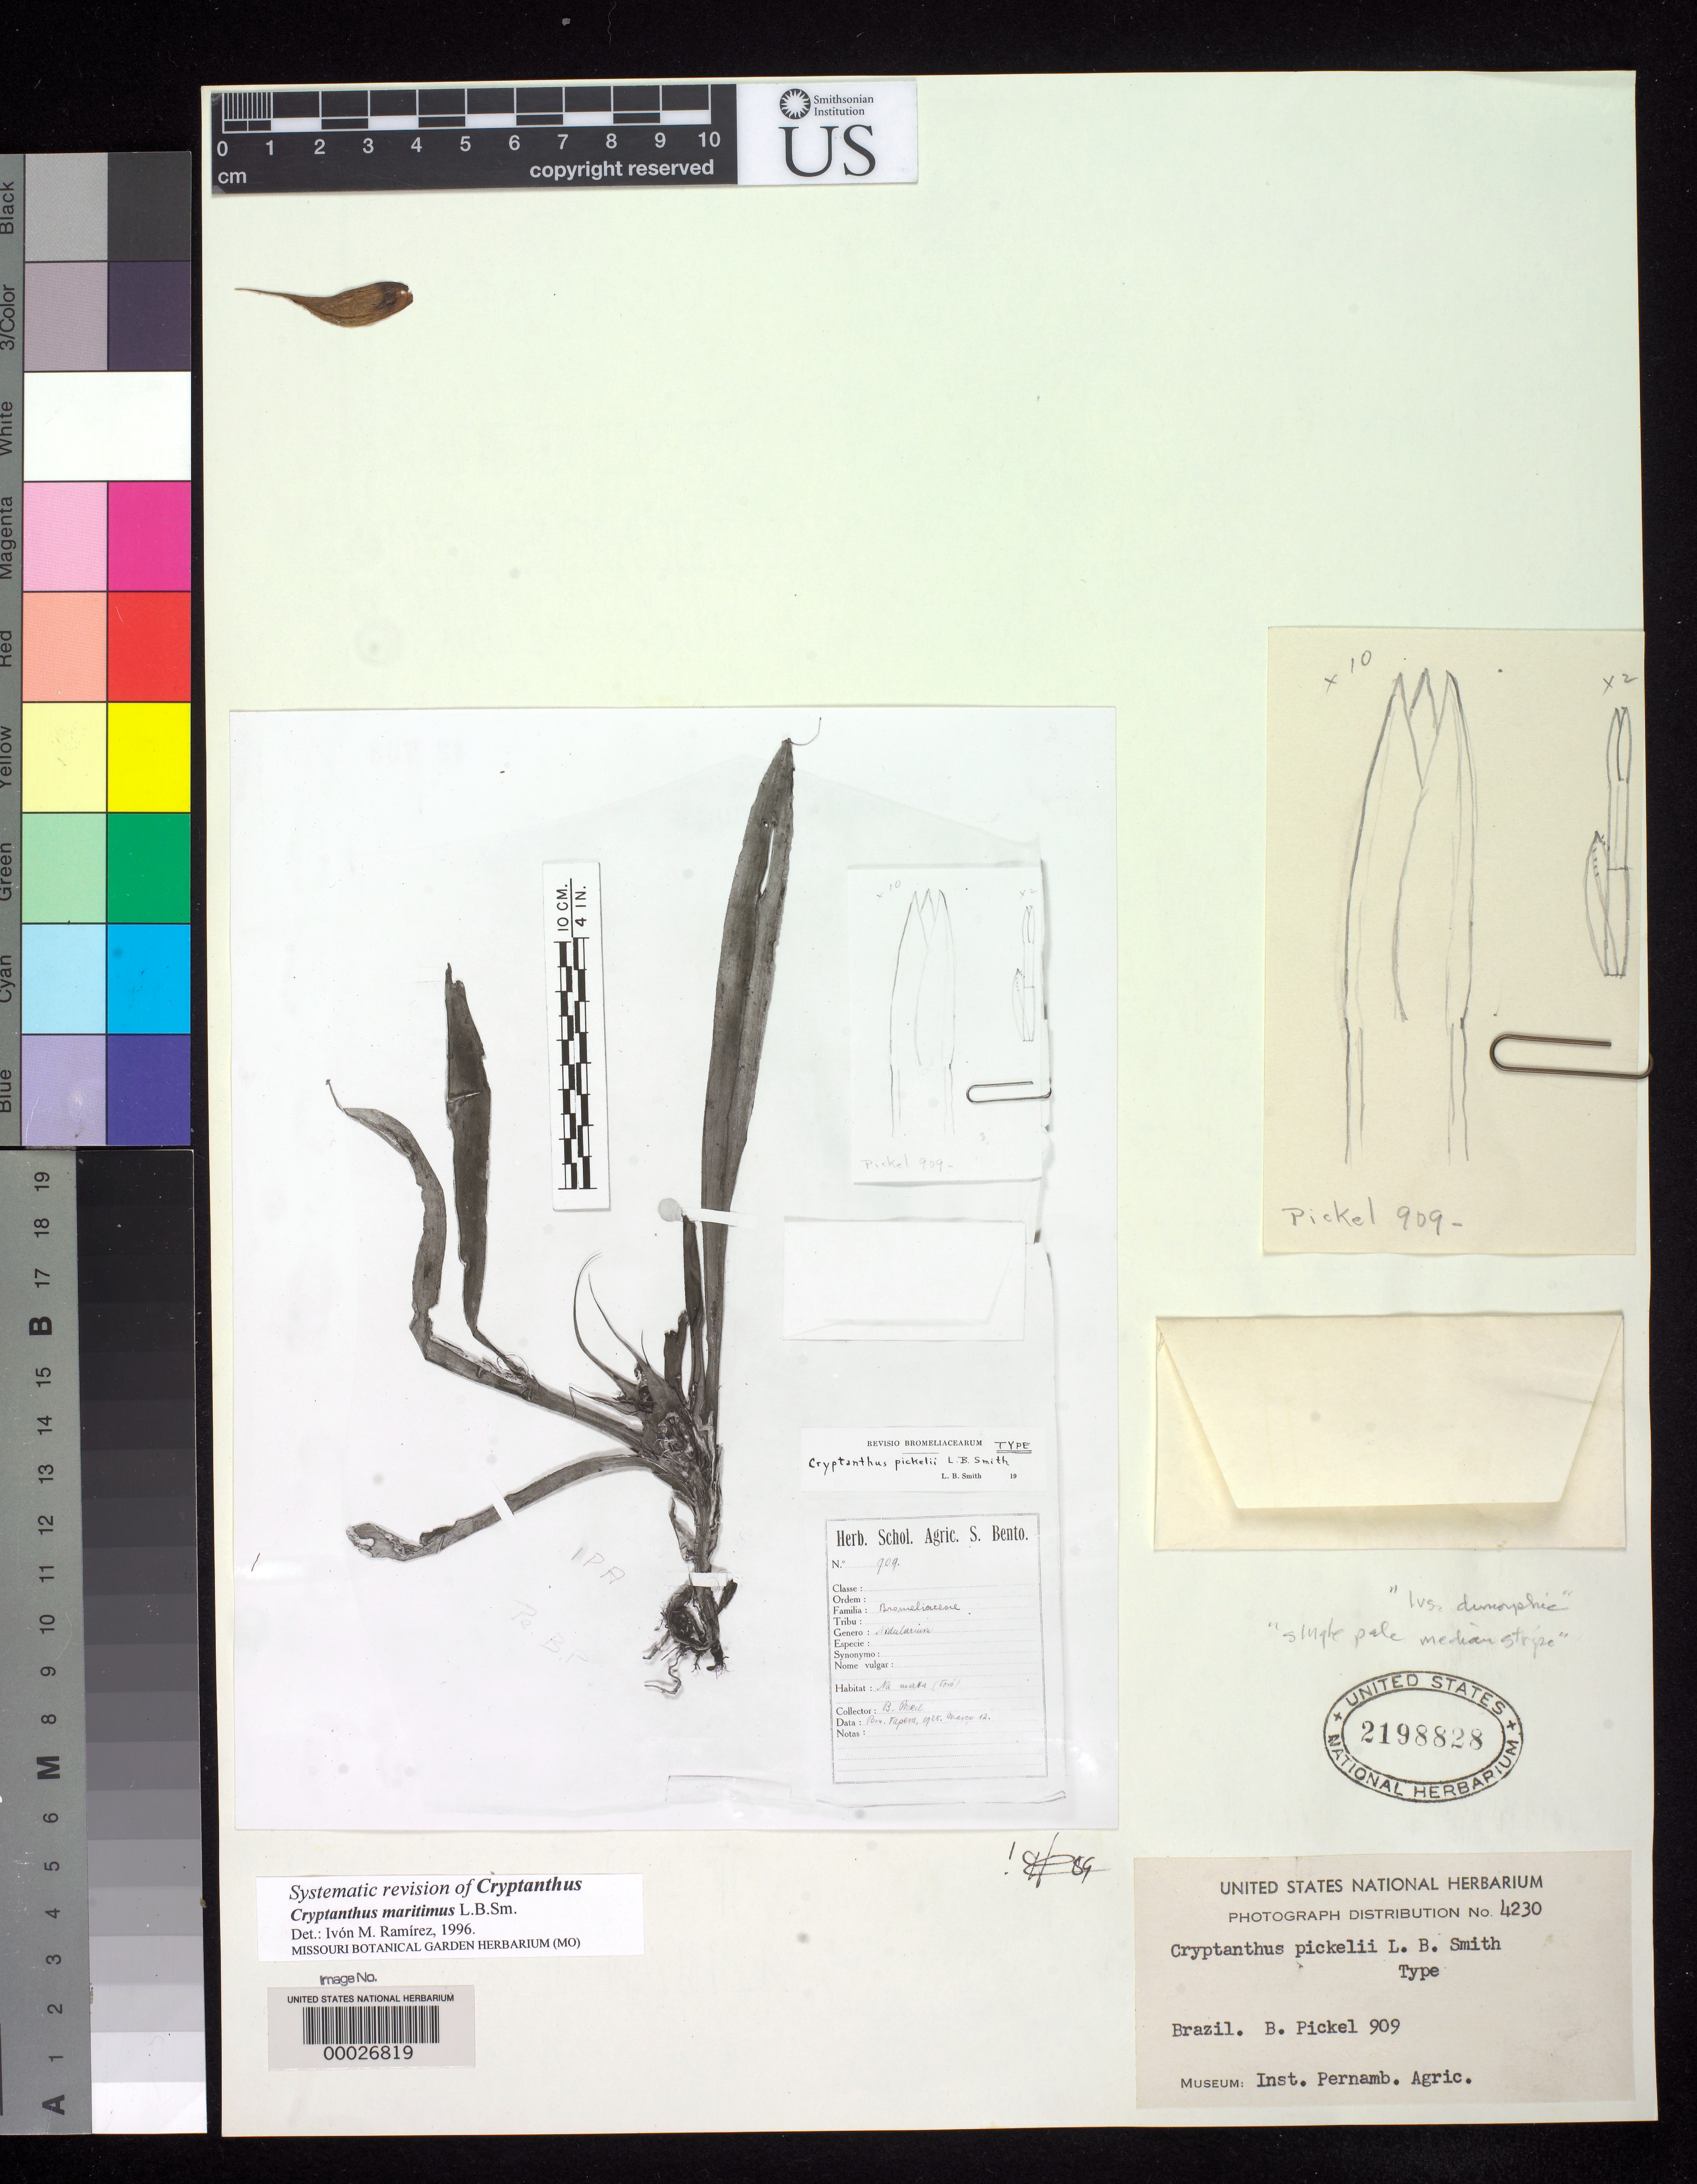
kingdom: Plantae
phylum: Tracheophyta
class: Liliopsida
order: Poales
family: Bromeliaceae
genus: Cryptanthus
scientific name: Cryptanthus pickelii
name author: L.B. Sm.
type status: Isosyntype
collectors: B. J. Pickel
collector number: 909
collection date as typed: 12 Mar 1925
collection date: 1925-03-12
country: Brazil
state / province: Pernambuco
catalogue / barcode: US 2198828